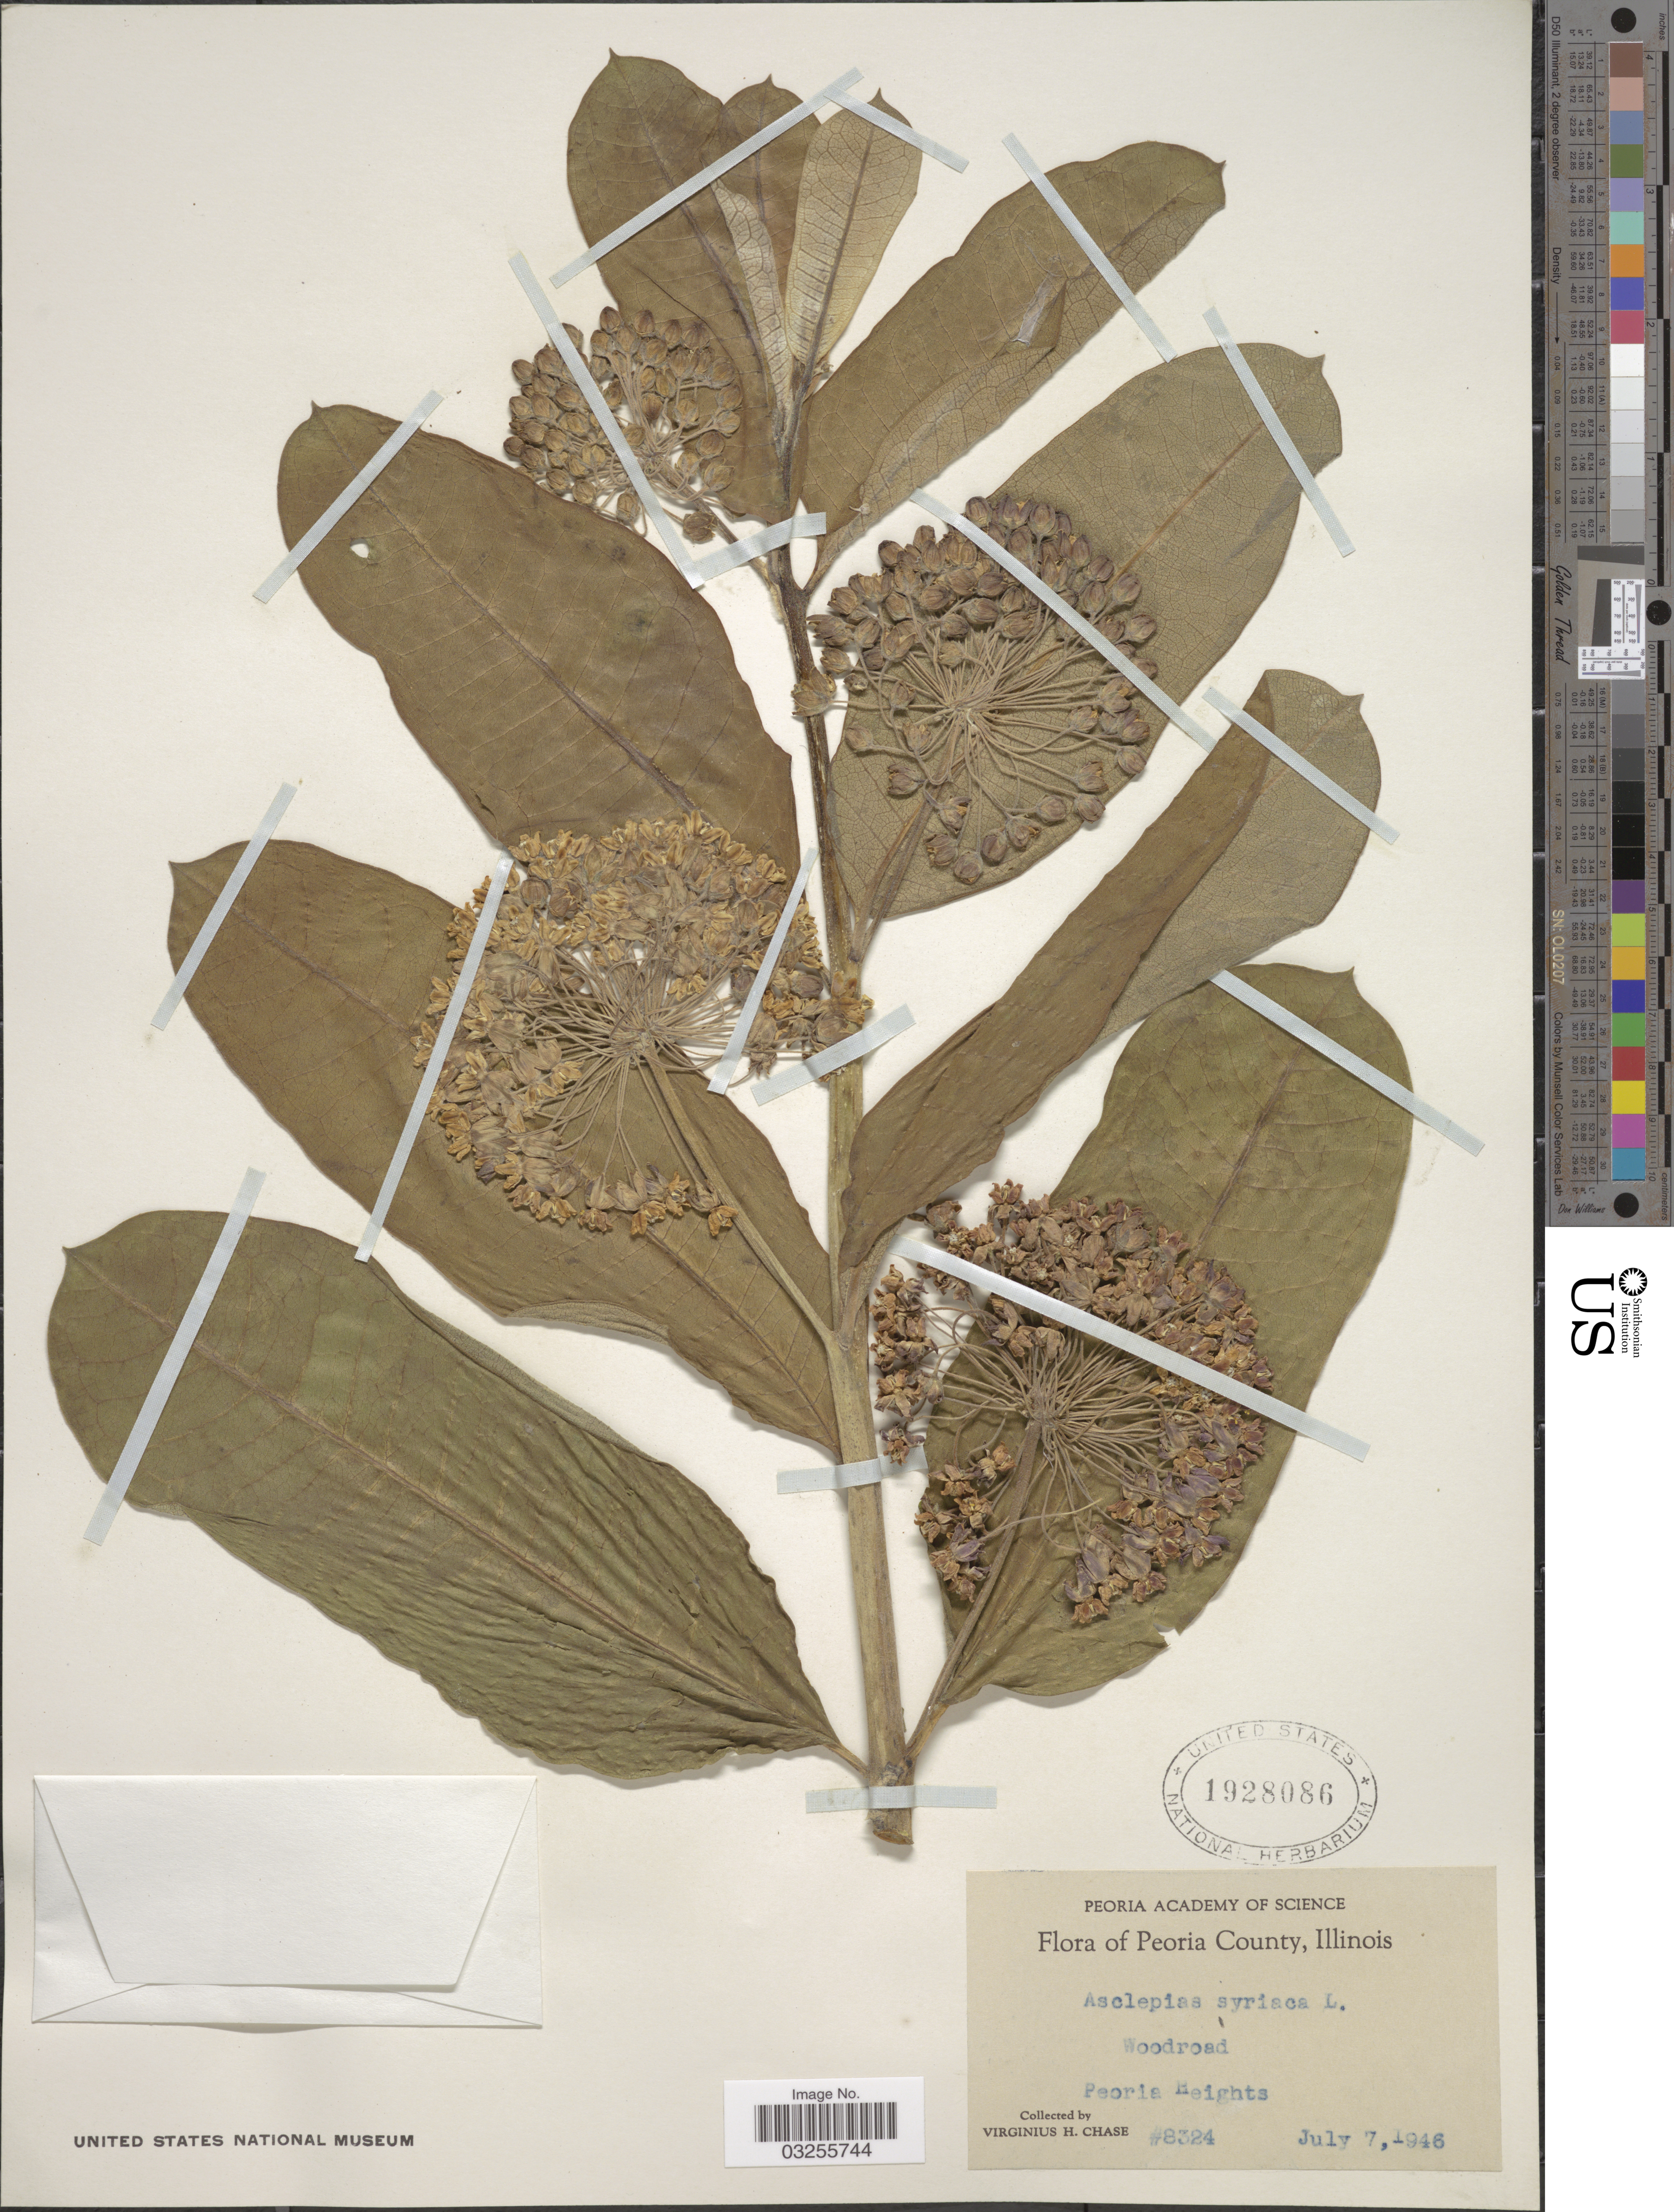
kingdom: Plantae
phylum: Tracheophyta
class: Magnoliopsida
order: Gentianales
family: Apocynaceae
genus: Asclepias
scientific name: Asclepias syriaca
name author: L.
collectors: V. H. Chase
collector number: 8324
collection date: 1946-07-07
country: United States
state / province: Illinois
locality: Peoria County. Woodroad. Peoria Heights.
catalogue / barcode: US 1928086